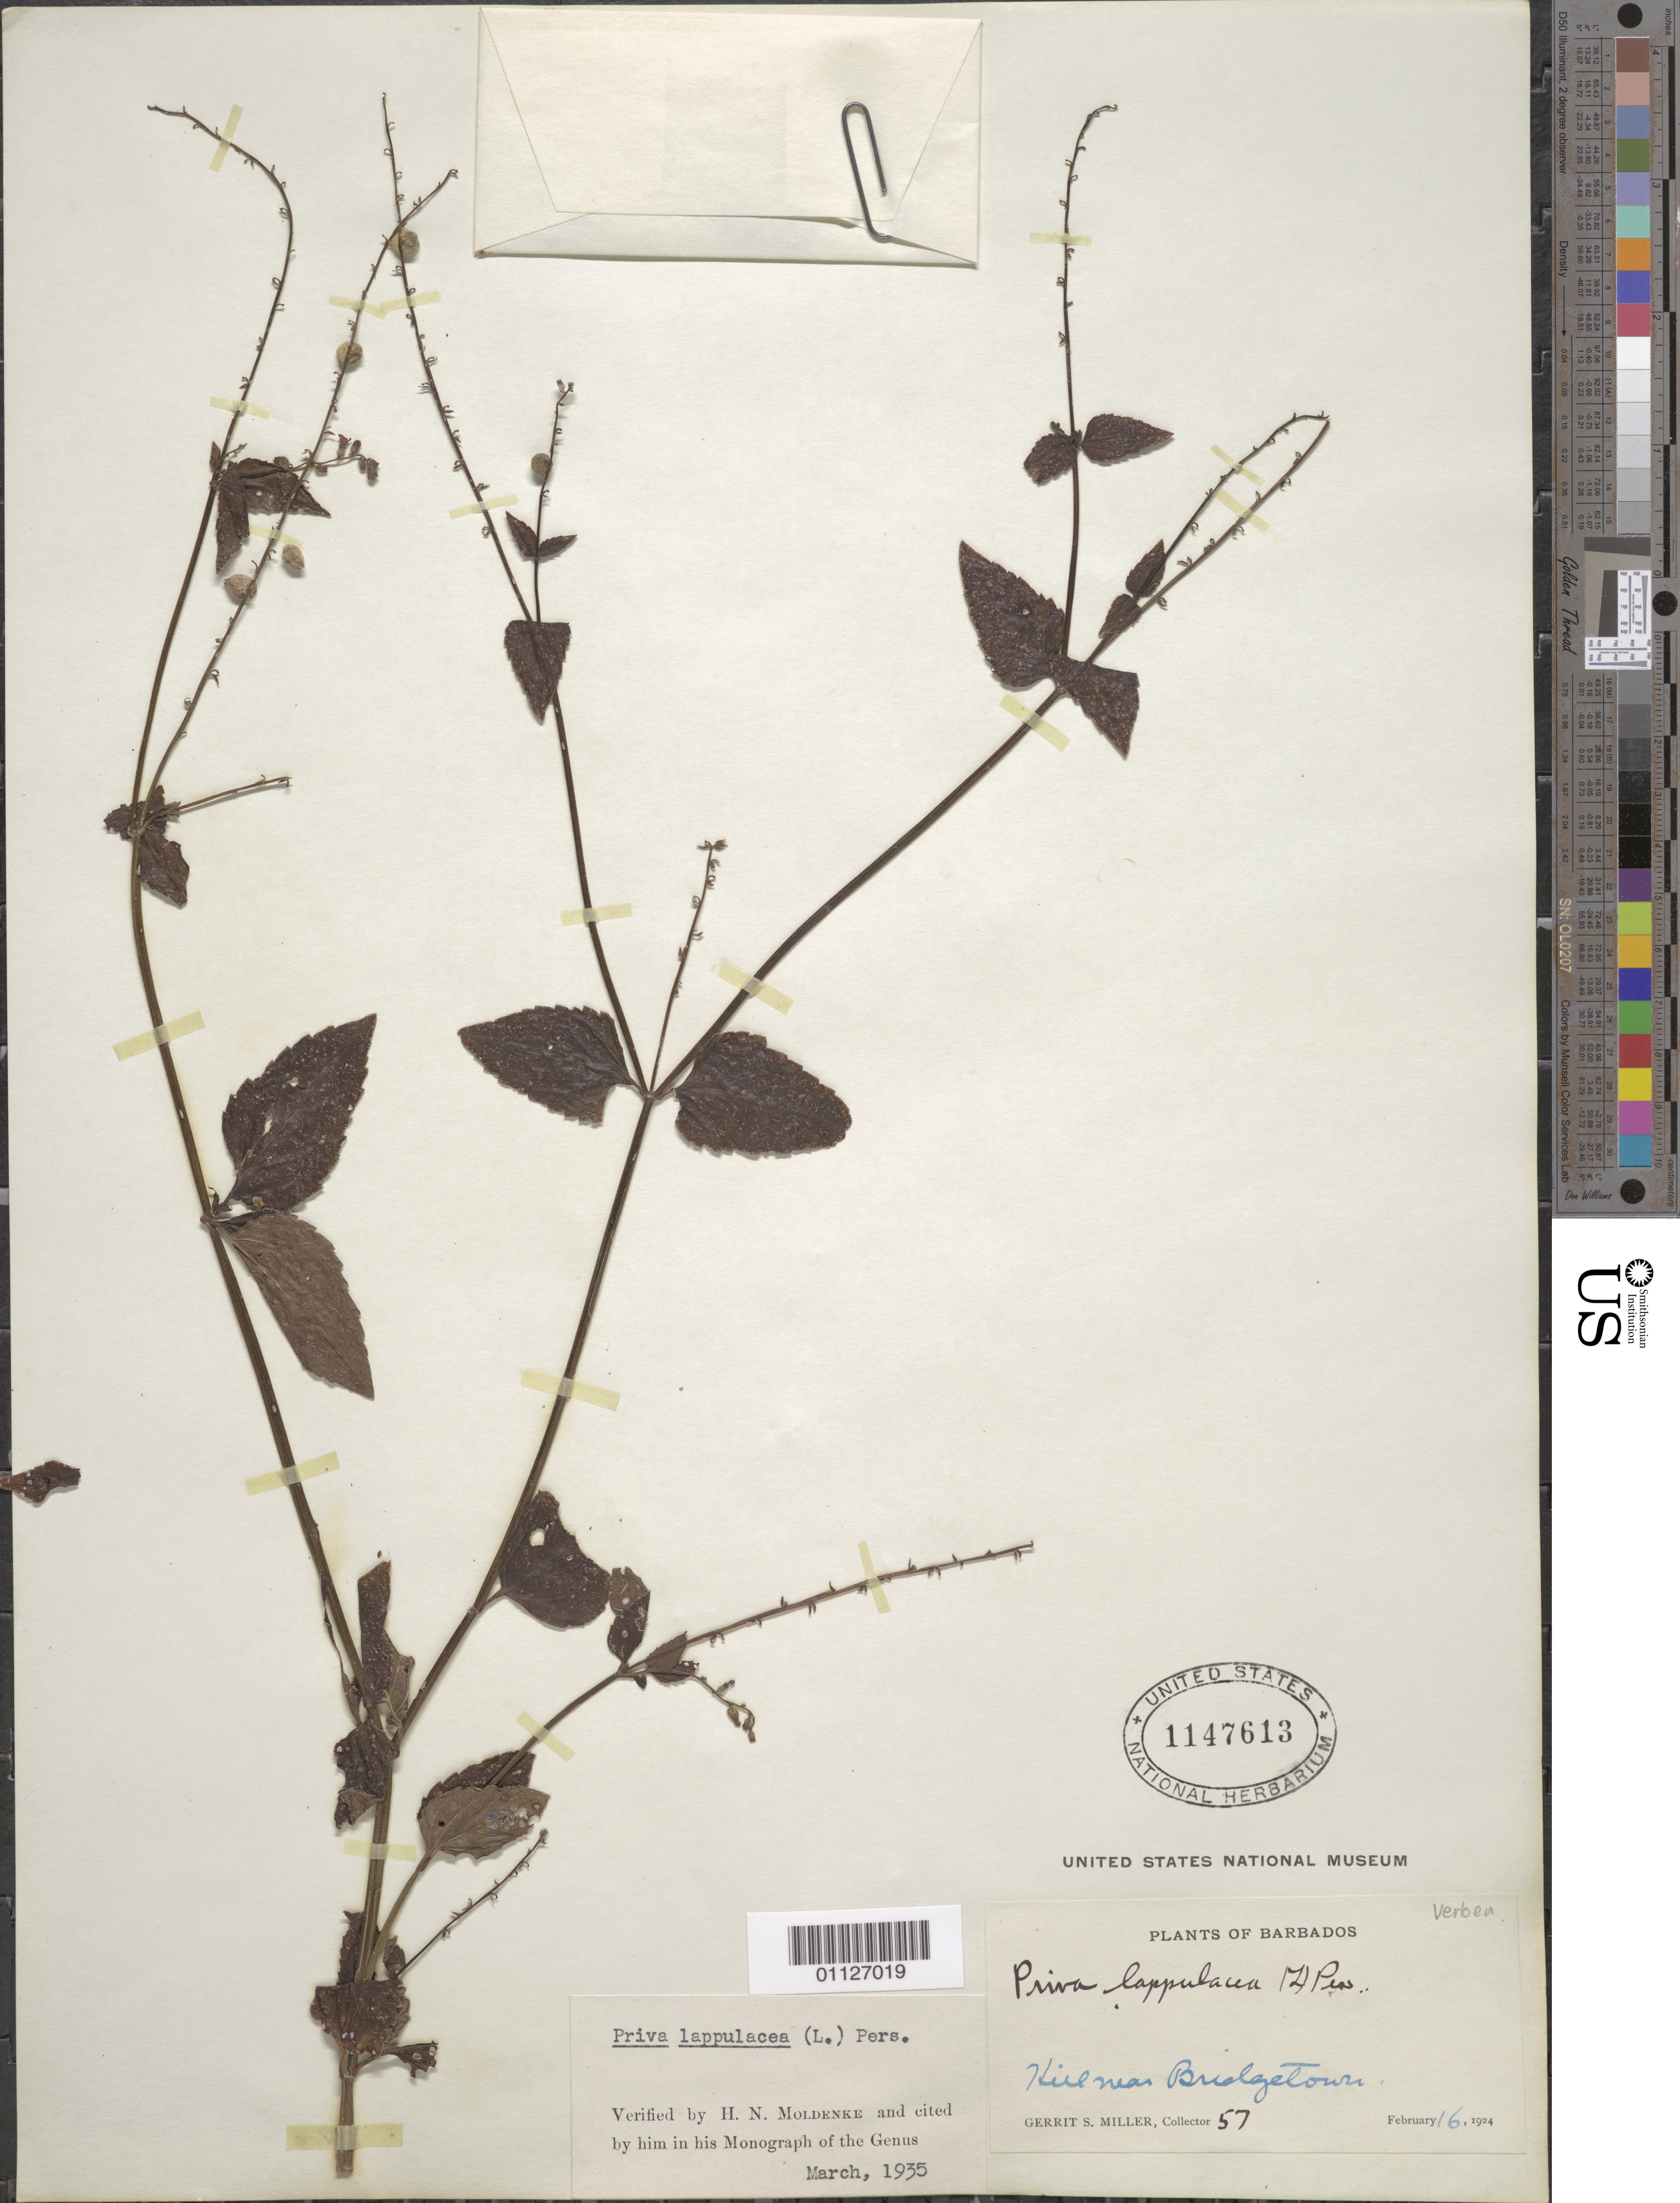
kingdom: Plantae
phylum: Tracheophyta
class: Magnoliopsida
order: Lamiales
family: Verbenaceae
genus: Priva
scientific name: Priva lappulacea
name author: (L.) Pers.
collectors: G. S. Miller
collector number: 57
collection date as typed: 16 Feb 1924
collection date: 1924-02-16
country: Barbados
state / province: Saint Michael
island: Barbados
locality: Hill near Bridgetown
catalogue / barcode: US 1147613